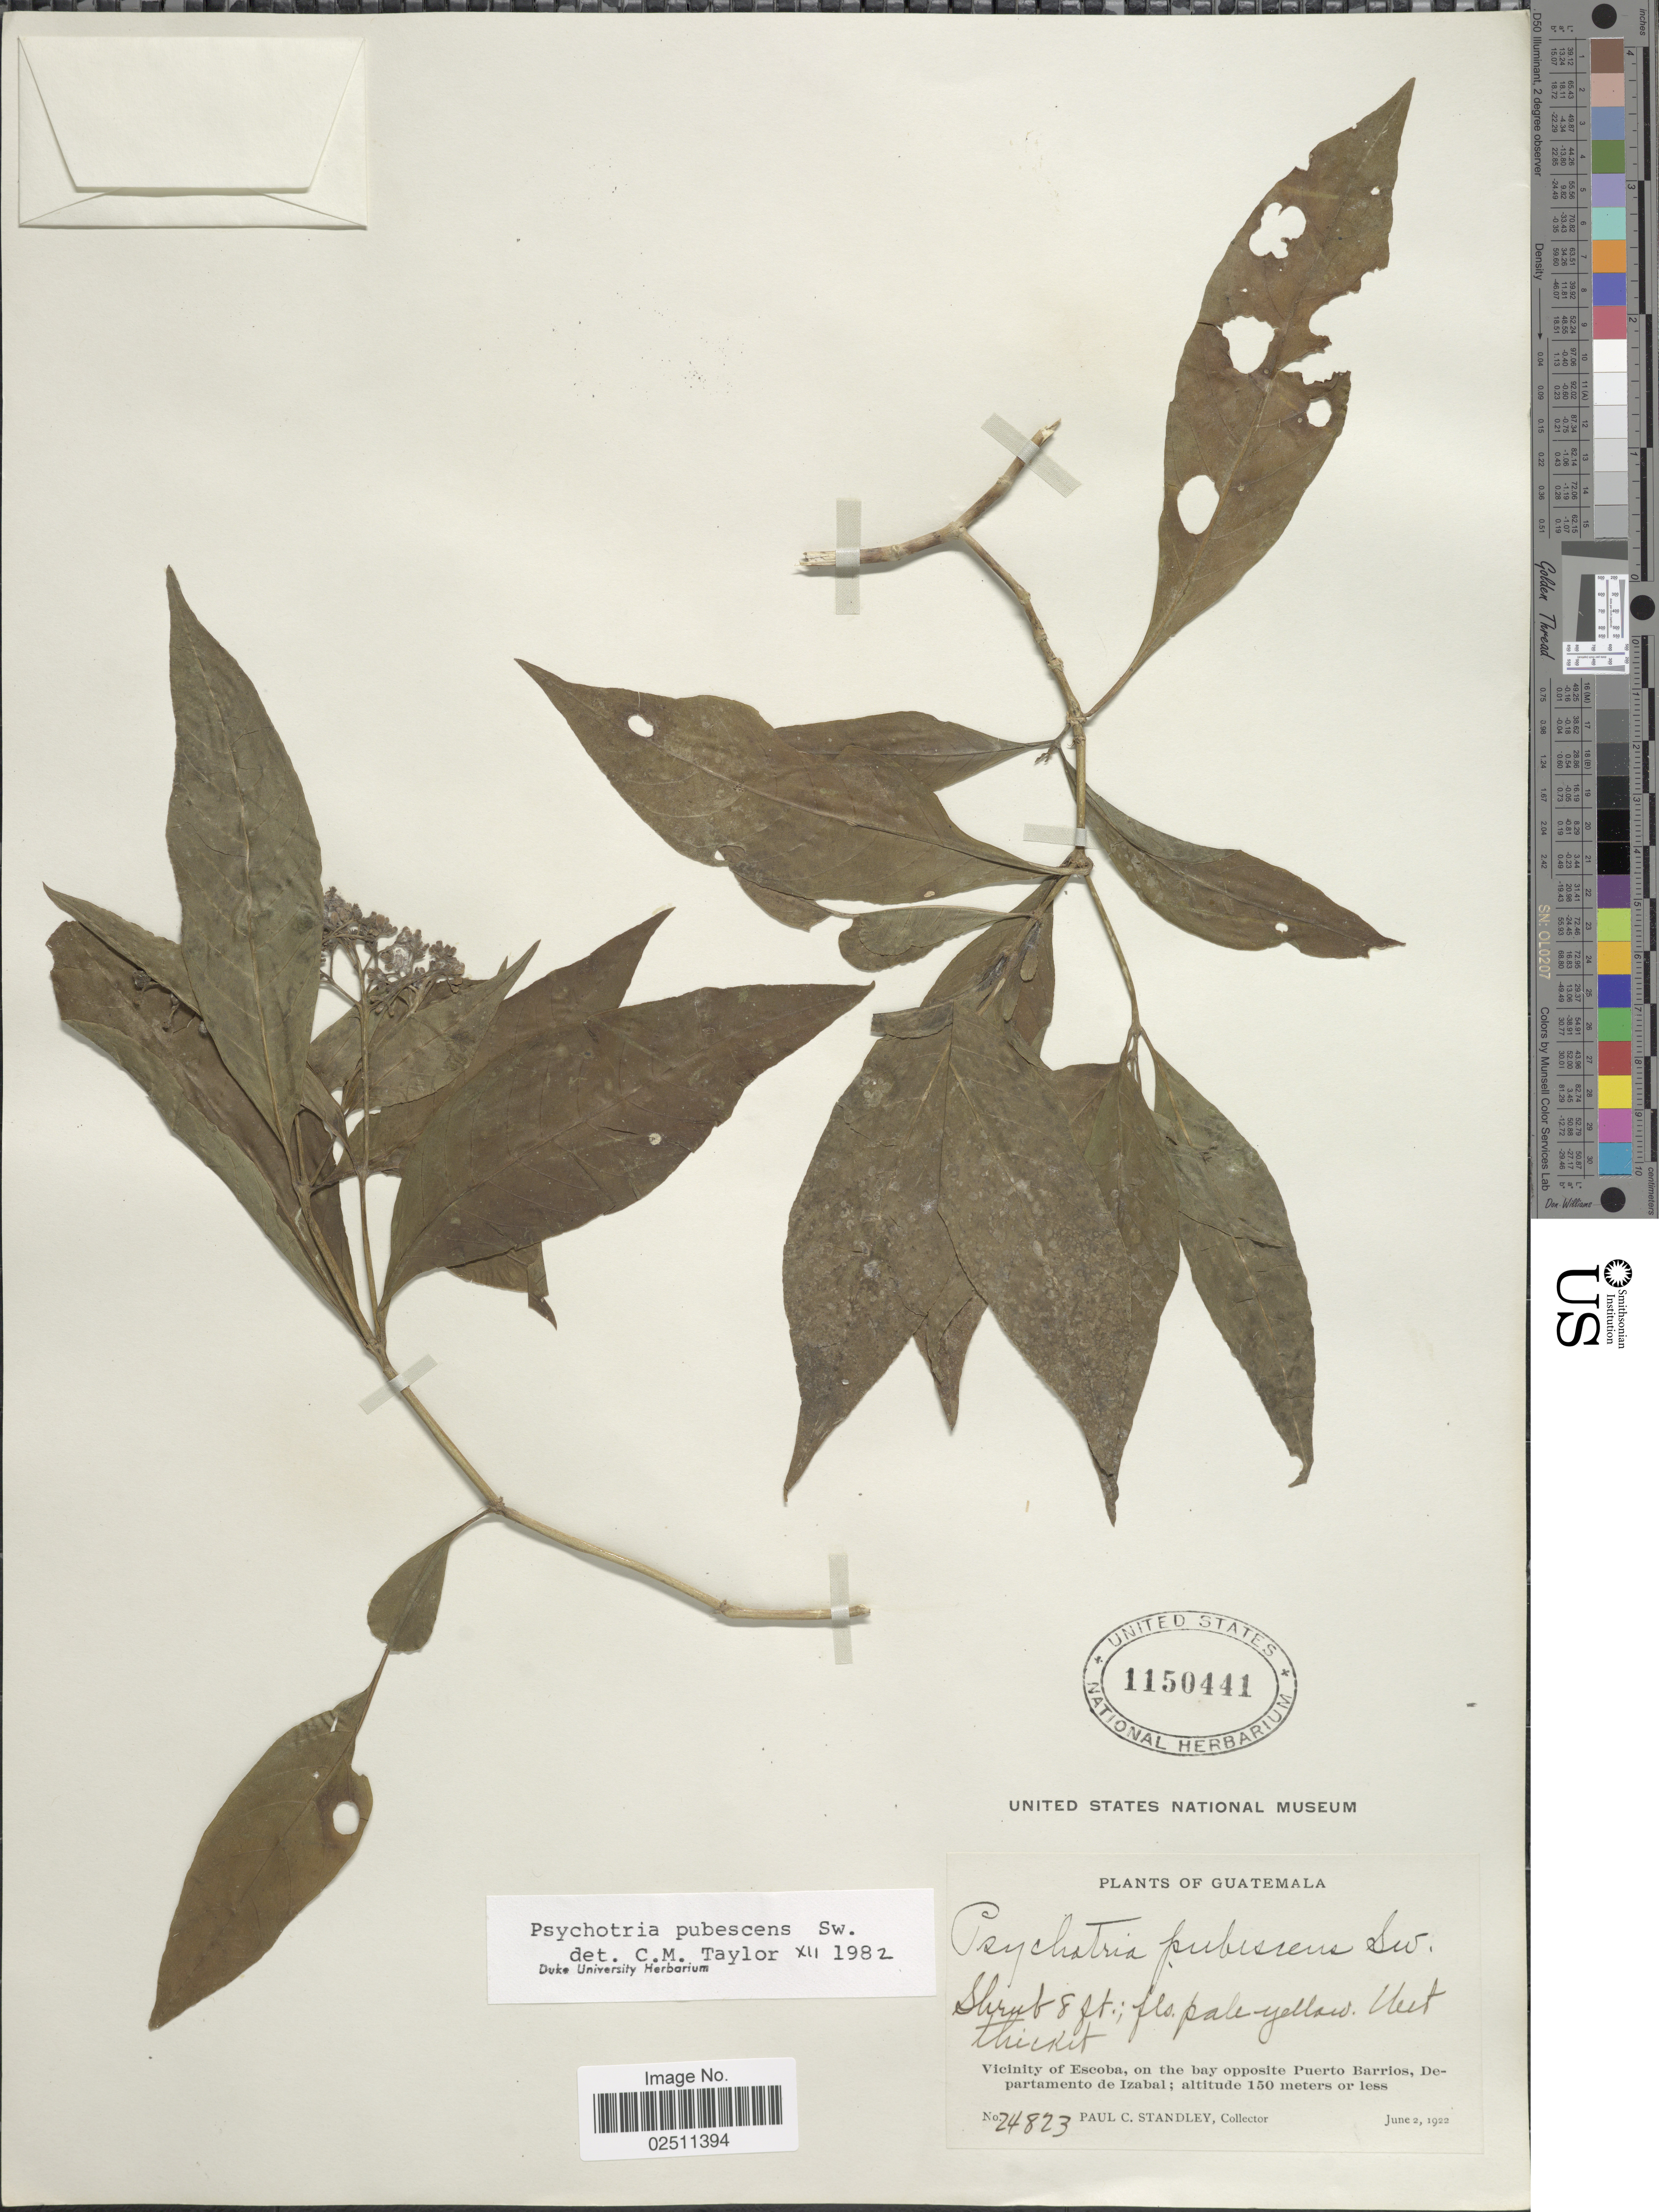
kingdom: Plantae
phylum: Tracheophyta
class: Magnoliopsida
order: Gentianales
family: Rubiaceae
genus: Psychotria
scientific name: Psychotria pubescens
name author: Sw.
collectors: P. C. Standley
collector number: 24823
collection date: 1922-06-02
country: Guatemala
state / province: Izabal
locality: Vicinity of Escoba, on the bay opposite Puerto Barrios, Departamento de Izabal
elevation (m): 150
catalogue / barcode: US 1150441